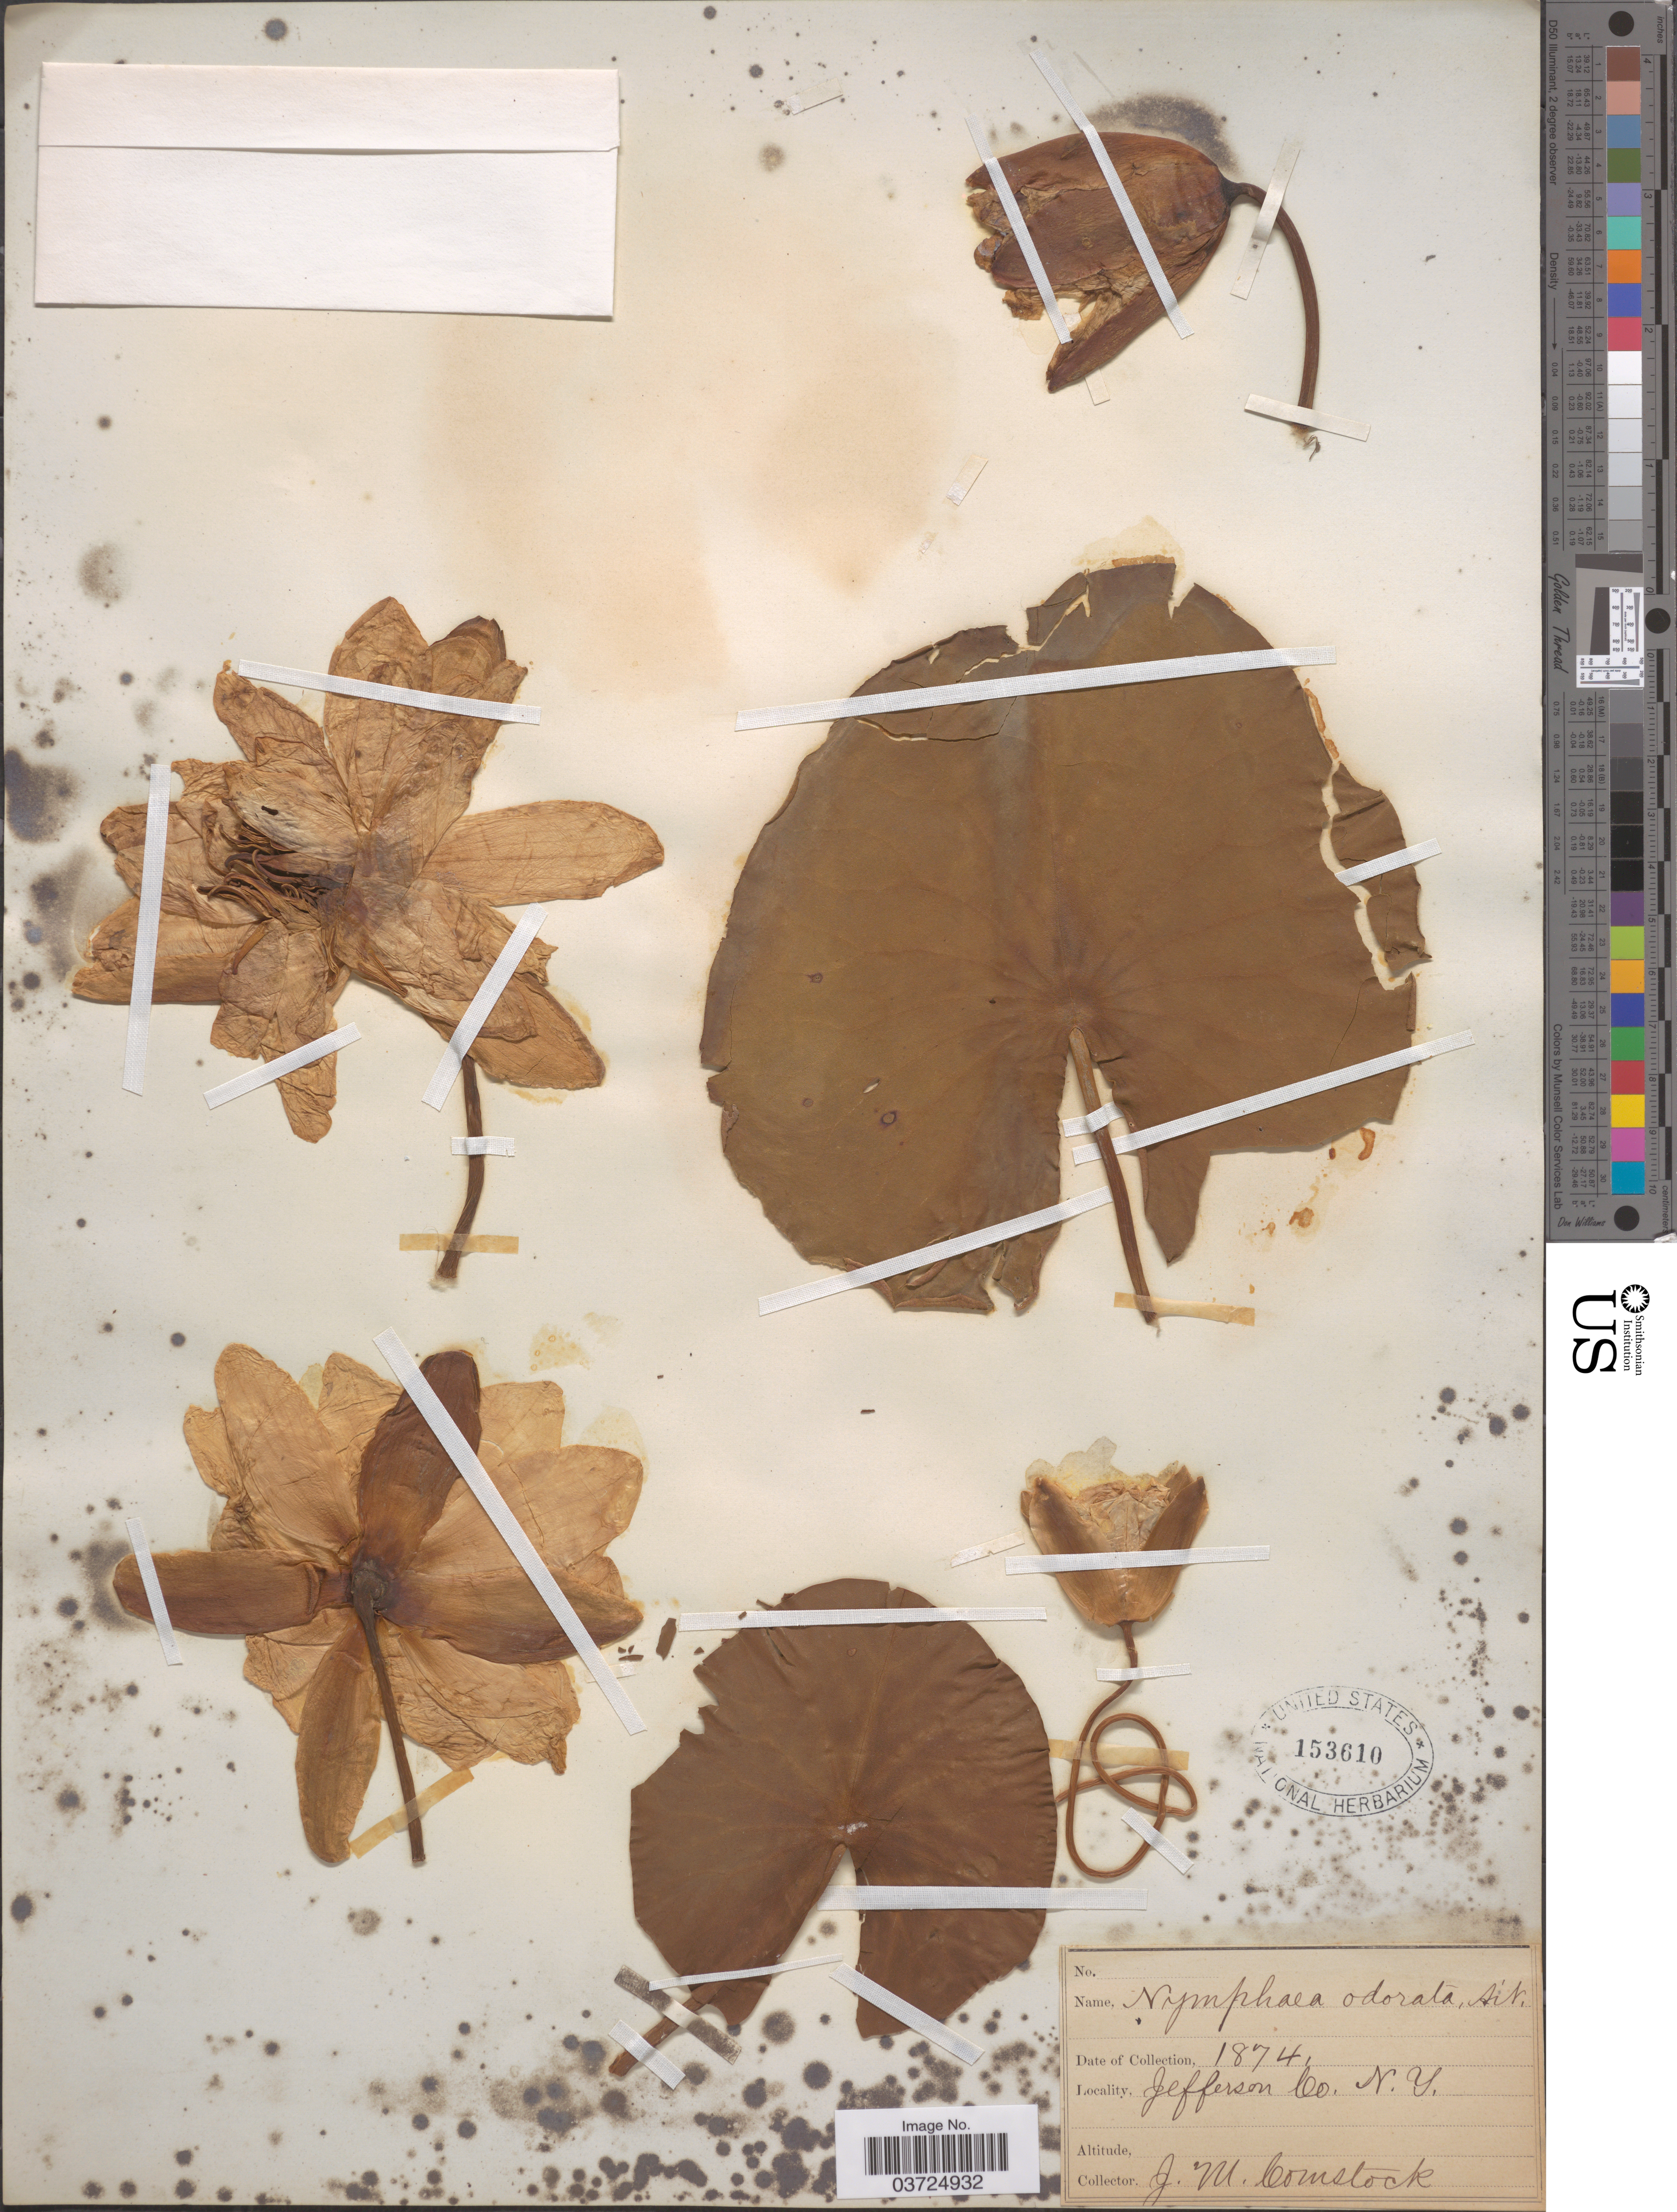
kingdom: Plantae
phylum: Tracheophyta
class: Magnoliopsida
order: Nymphaeales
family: Nymphaeaceae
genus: Nymphaea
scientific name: Nymphaea odorata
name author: Aiton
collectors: J. Comstock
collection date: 1874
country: United States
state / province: New York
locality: Jefferson Co.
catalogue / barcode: US 153610